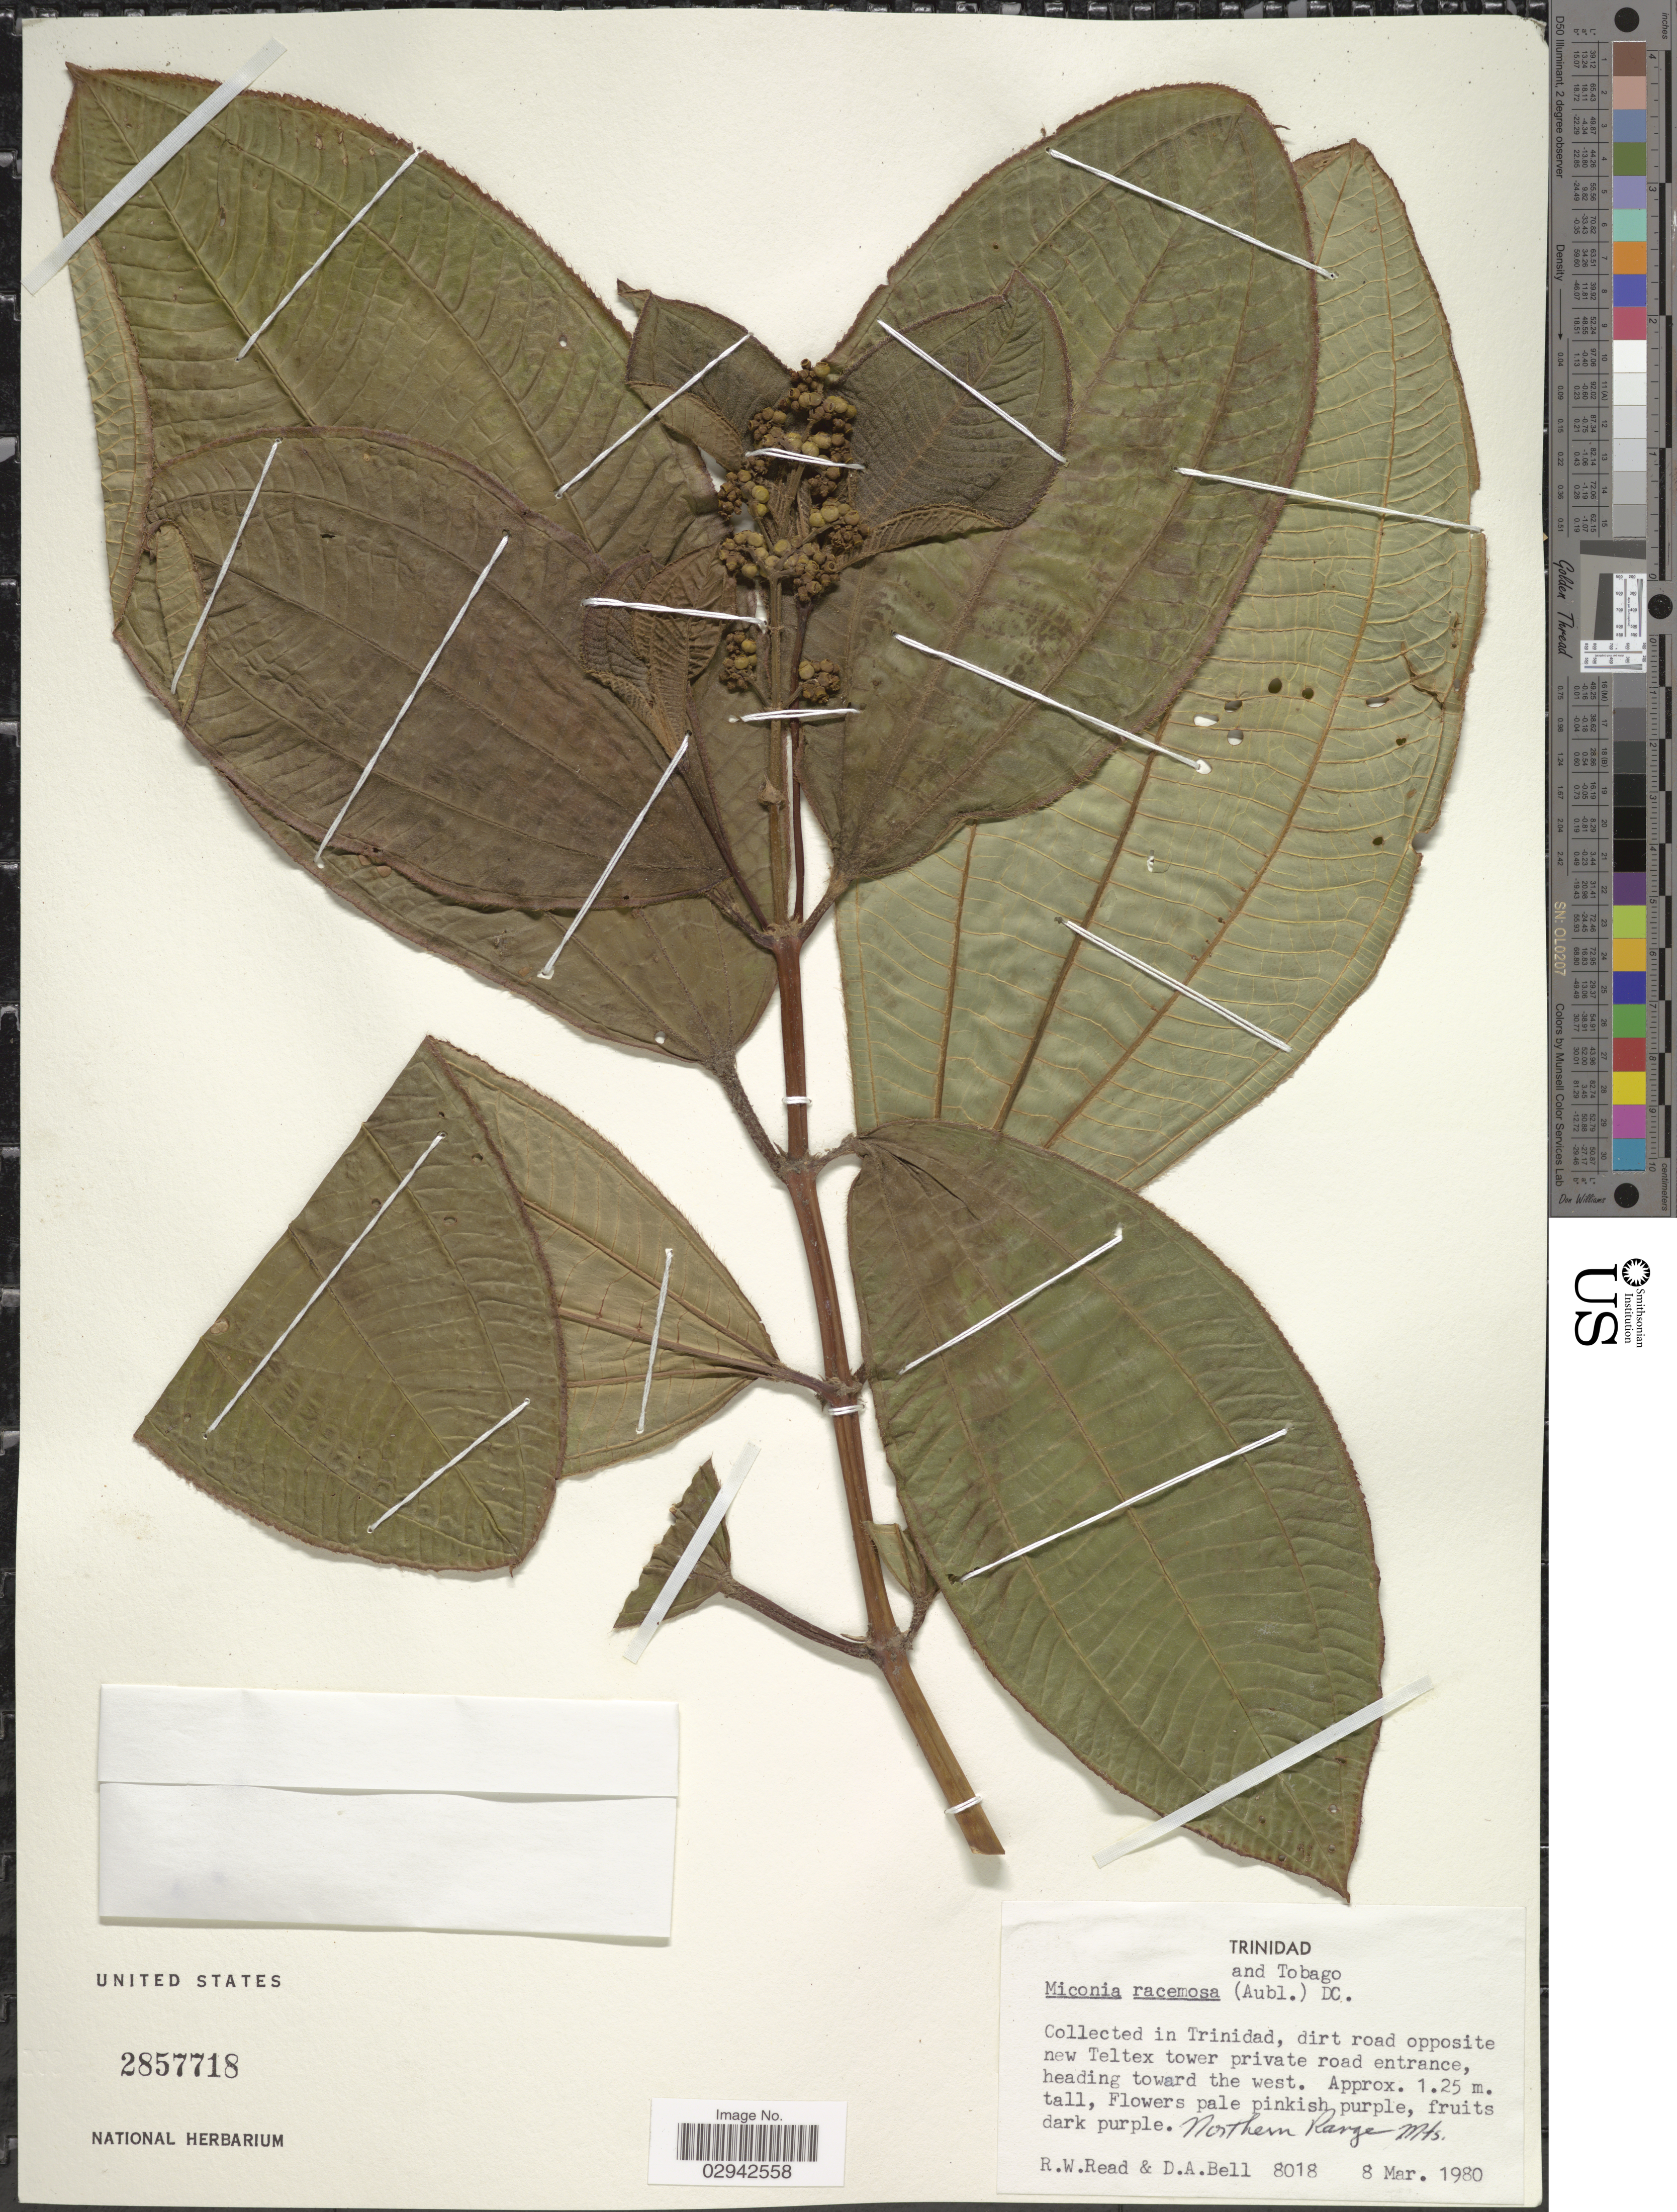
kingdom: Plantae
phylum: Tracheophyta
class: Magnoliopsida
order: Myrtales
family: Melastomataceae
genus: Miconia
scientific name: Miconia racemosa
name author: (Aubl.) DC.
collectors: R. W. Read & D. A. Bell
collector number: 8018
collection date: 1980-03-08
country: Trinidad and Tobago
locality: Trinidad and Tobago, in Trinidad, dirt road opposite new Teltex tower private road entrance heading toward the west.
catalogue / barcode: US 2857718